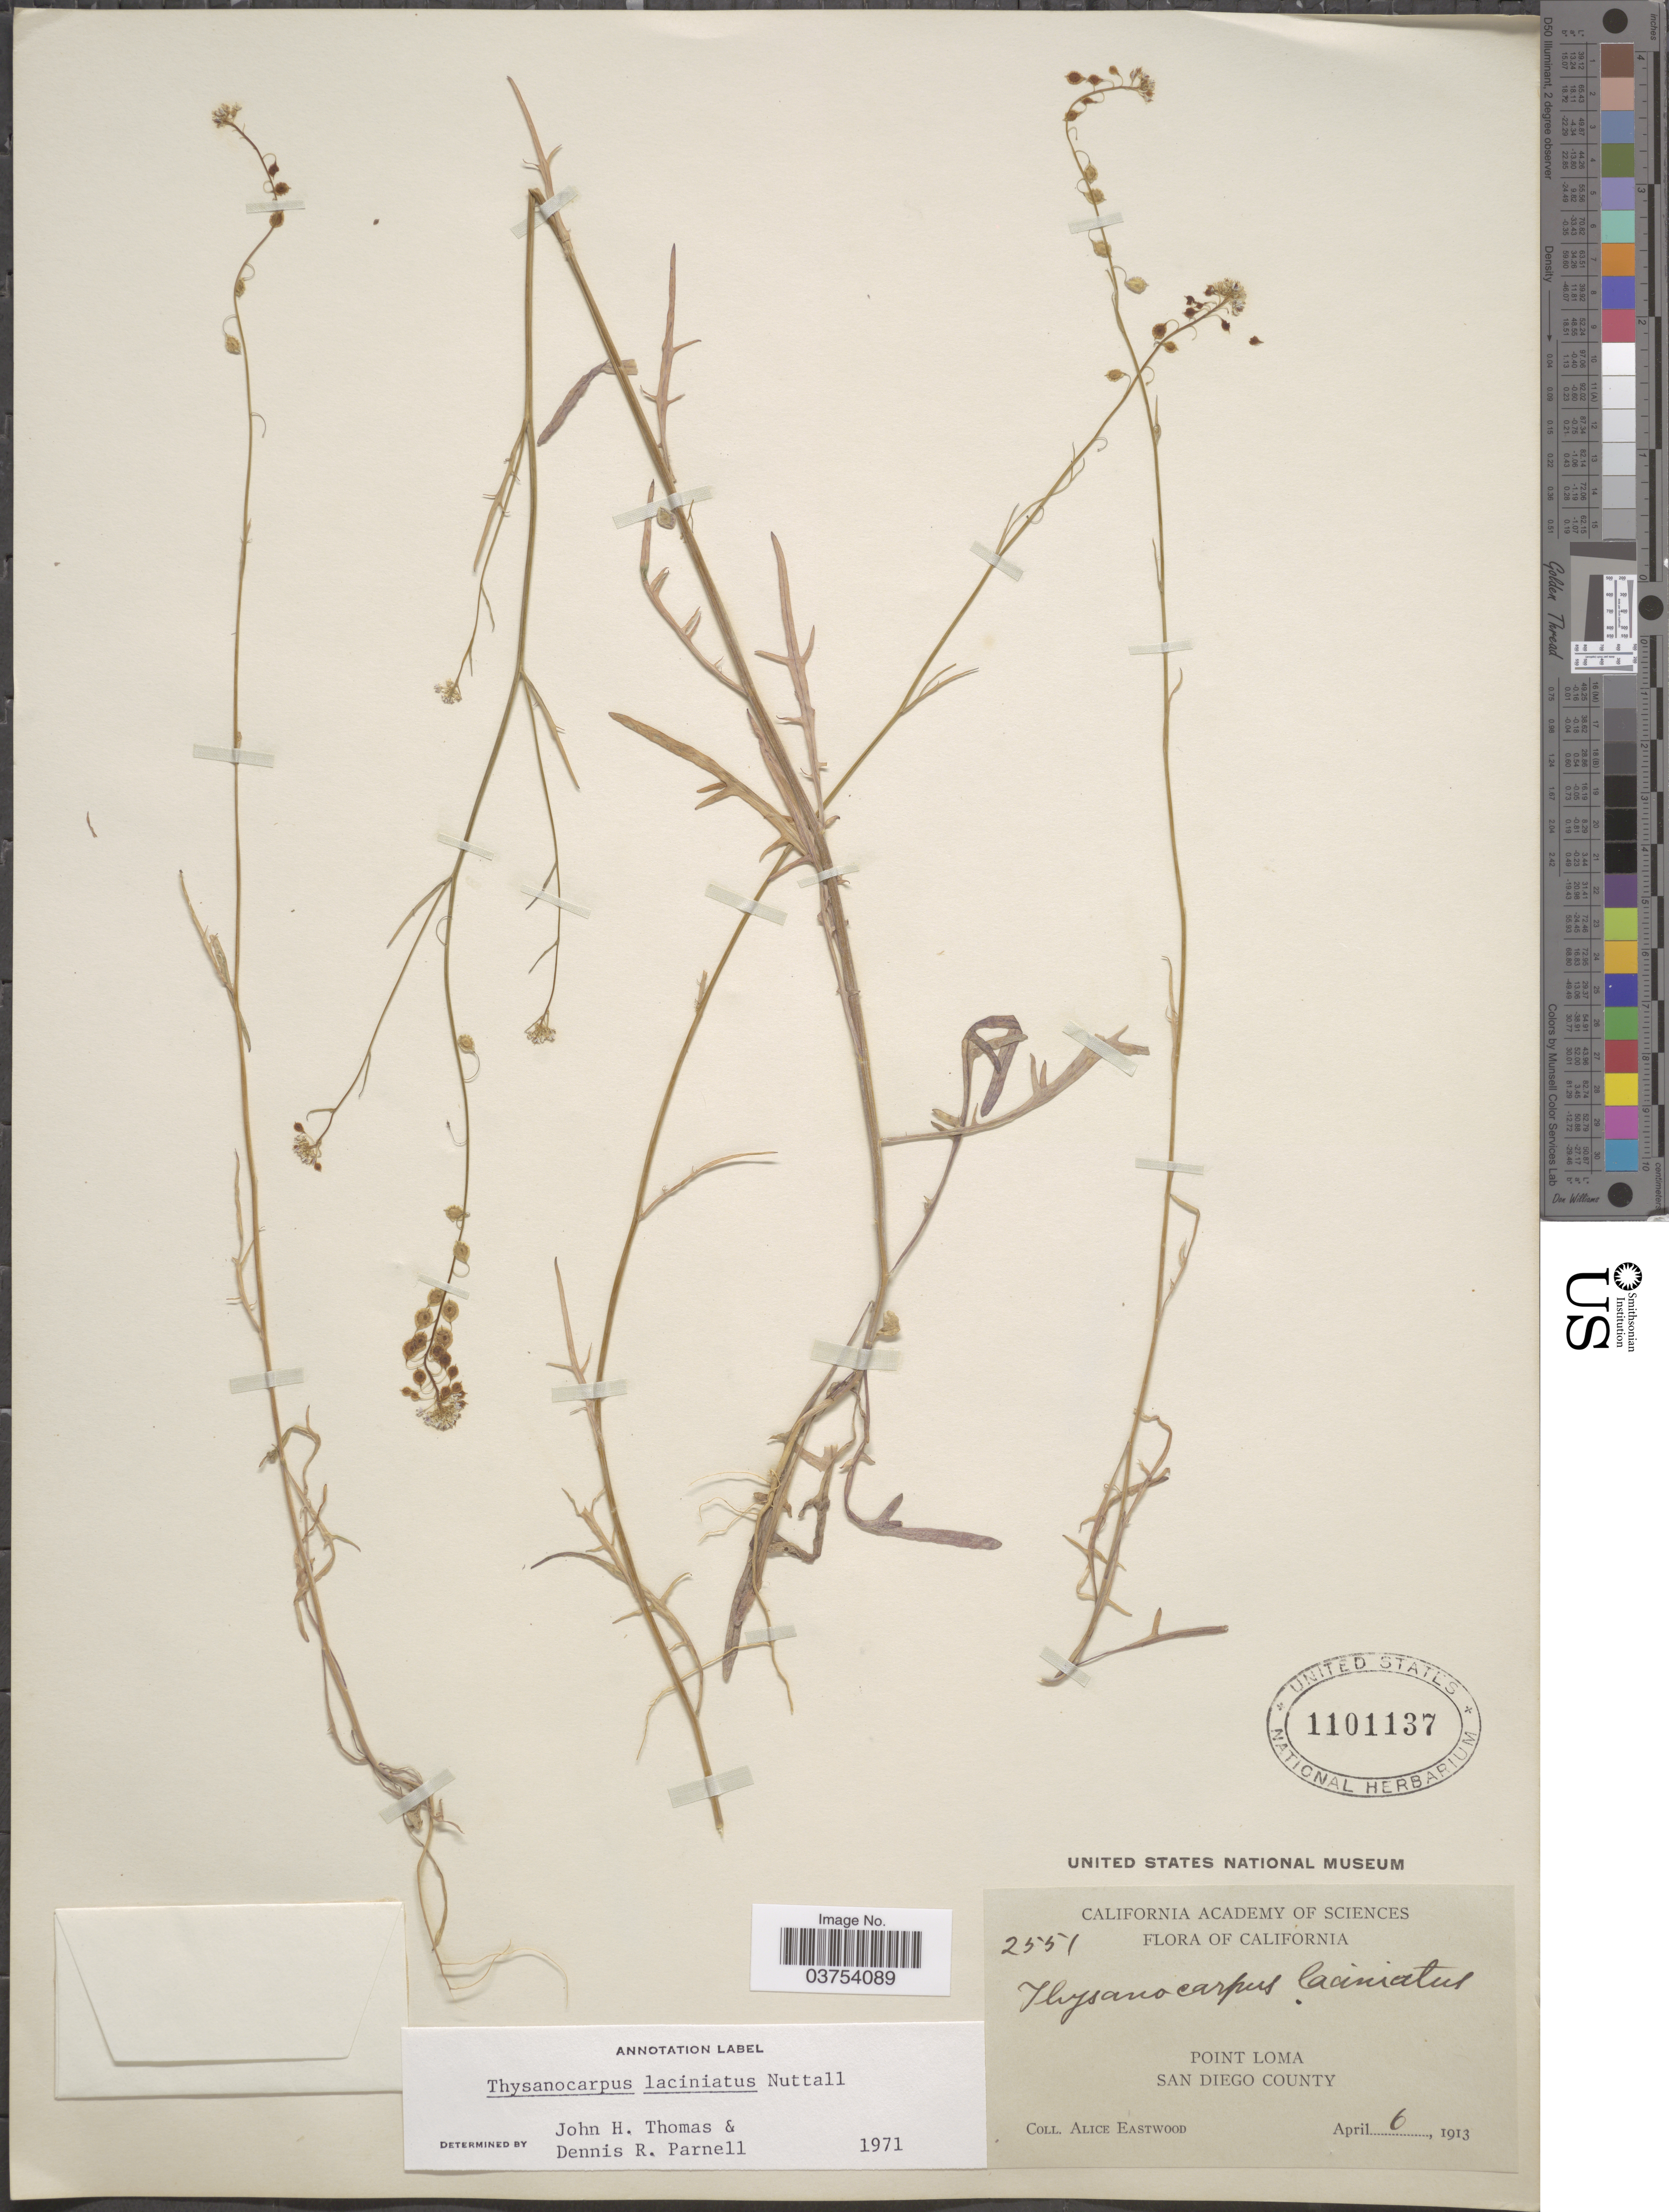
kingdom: Plantae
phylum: Tracheophyta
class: Magnoliopsida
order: Brassicales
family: Brassicaceae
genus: Thysanocarpus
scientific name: Thysanocarpus laciniatus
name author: Nutt. in Torr. & A. Gray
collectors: A. Eastwood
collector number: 2551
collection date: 1913-04-06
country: United States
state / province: California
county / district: San Diego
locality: Point Loma. San Diego County.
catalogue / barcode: US 1101137